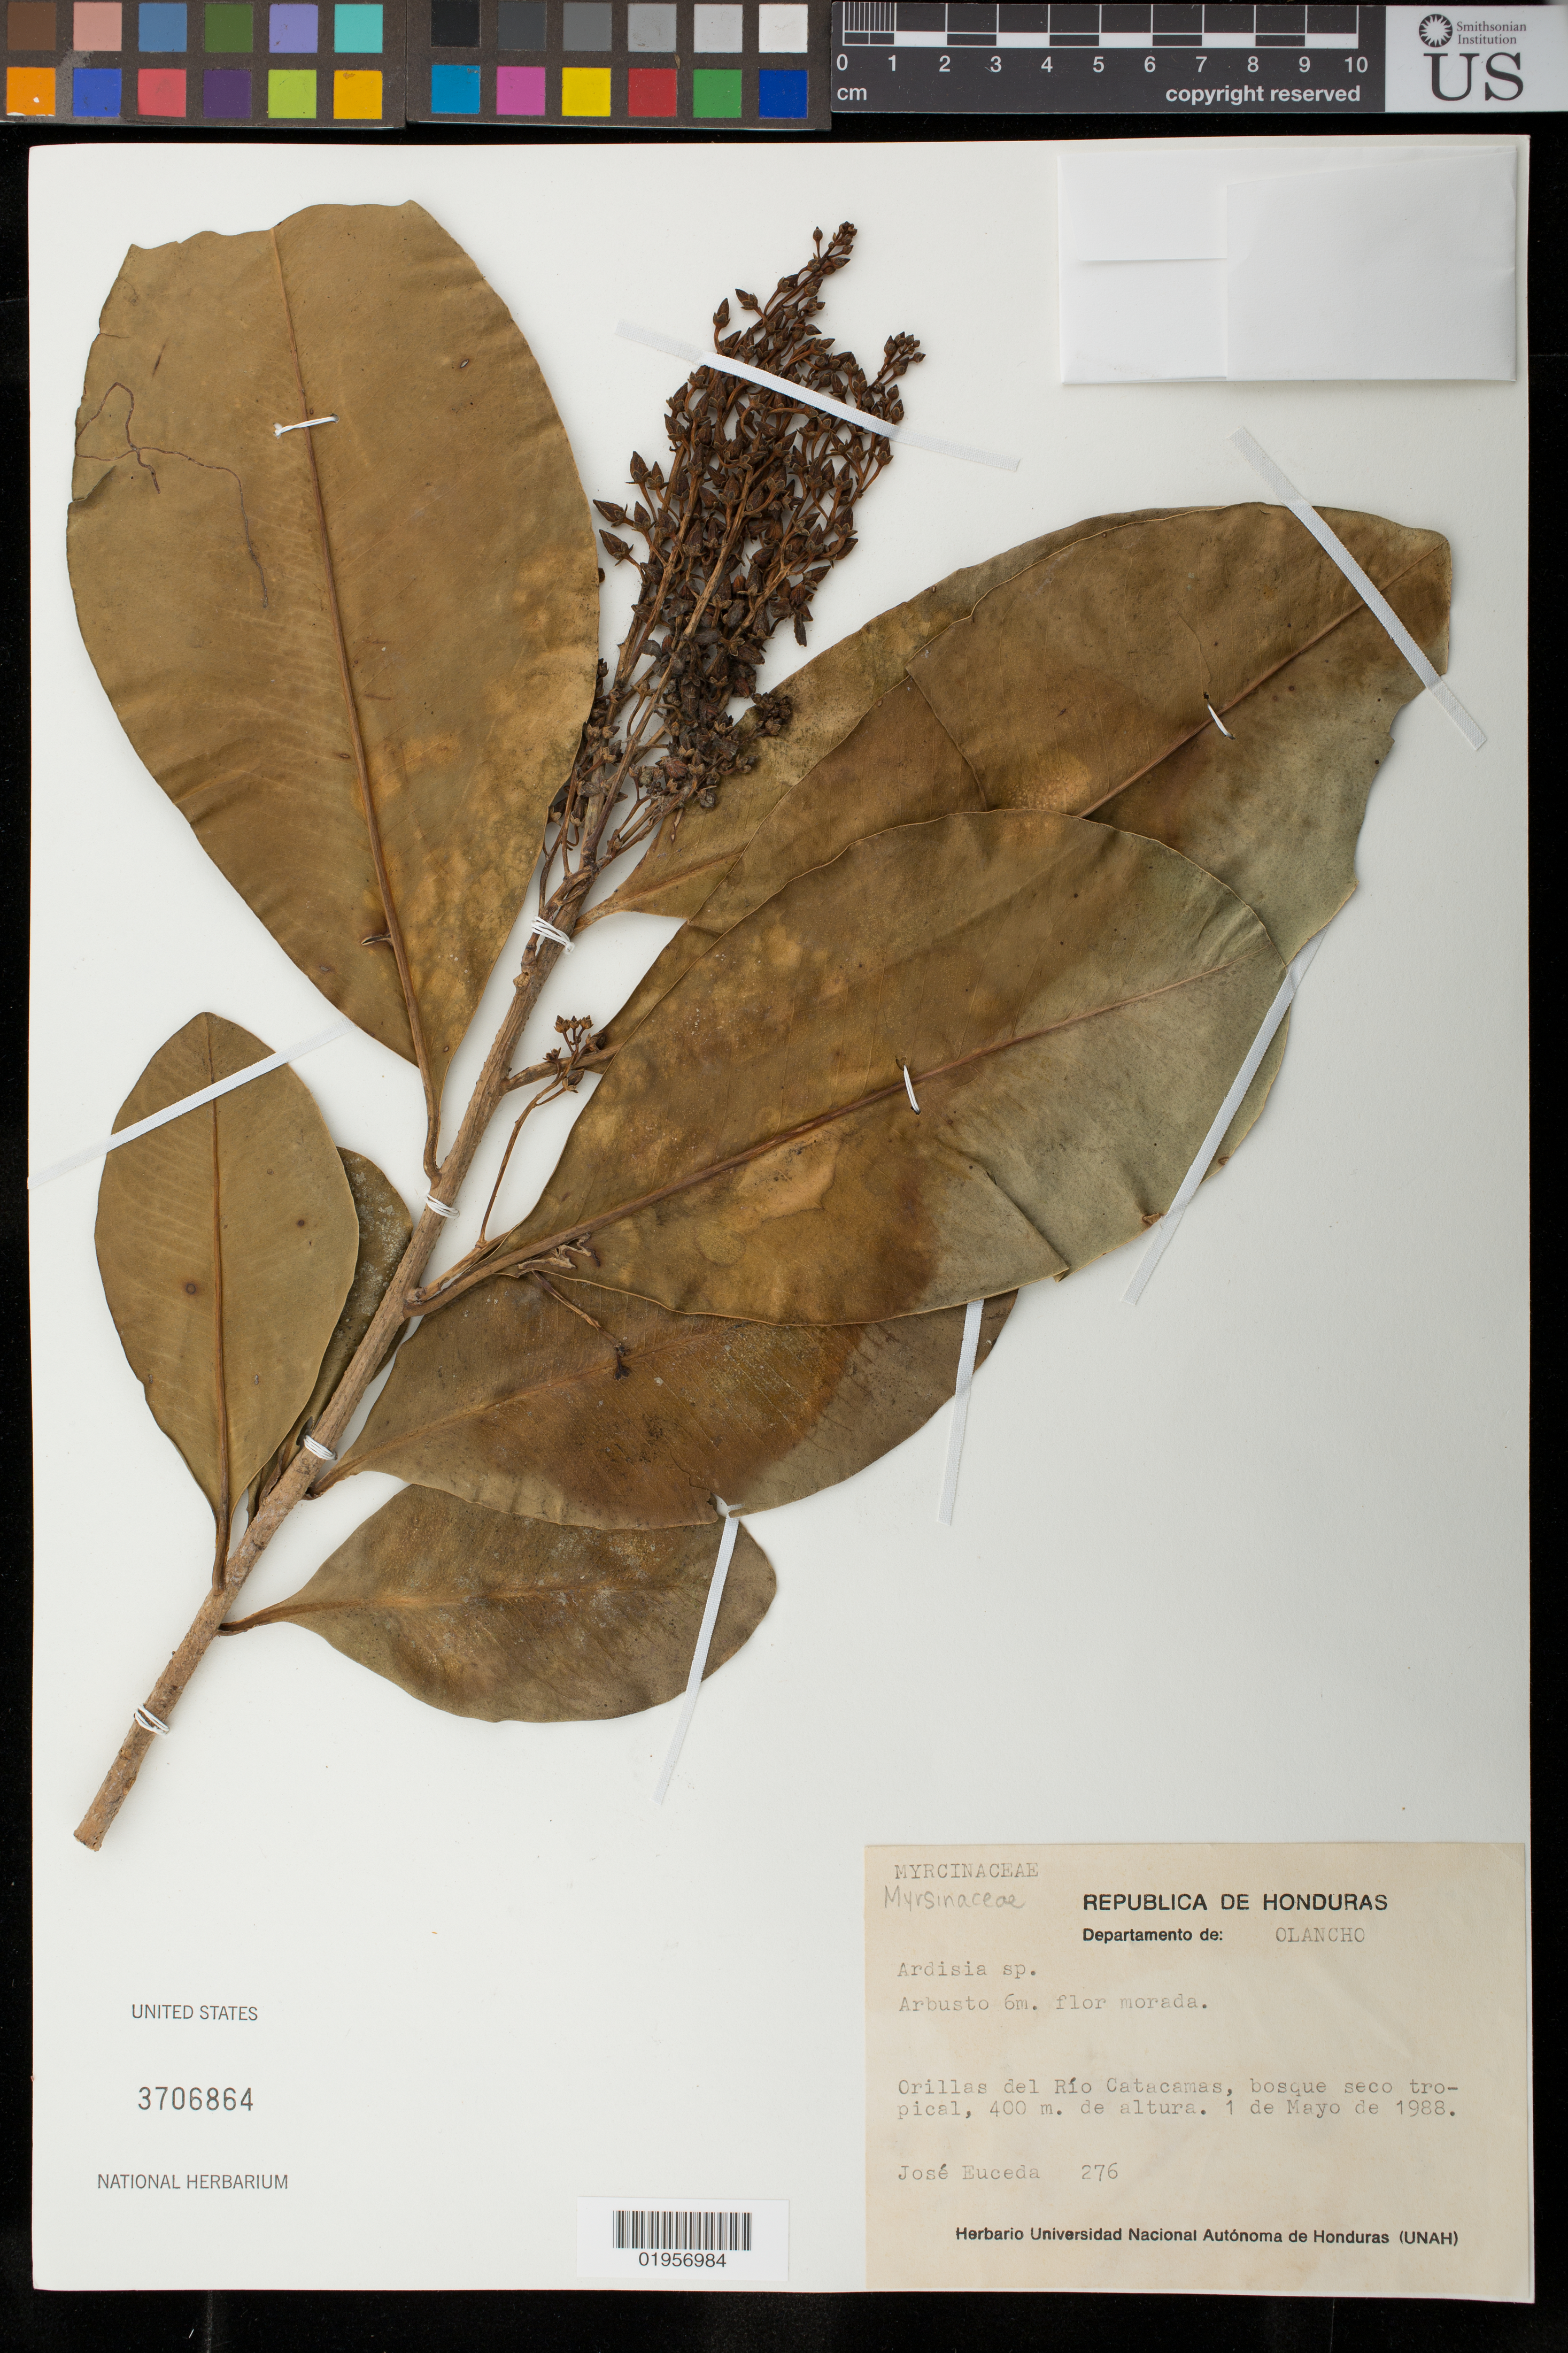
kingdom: Plantae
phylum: Tracheophyta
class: Magnoliopsida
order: Ericales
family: Primulaceae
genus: Ardisia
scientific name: Ardisia sp.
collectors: J. Euceda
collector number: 276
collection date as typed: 1 de Mayo de 1988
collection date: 1988-05-01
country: Honduras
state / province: Olancho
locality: Orillas del Rio Catacamas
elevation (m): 400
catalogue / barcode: US 3706864